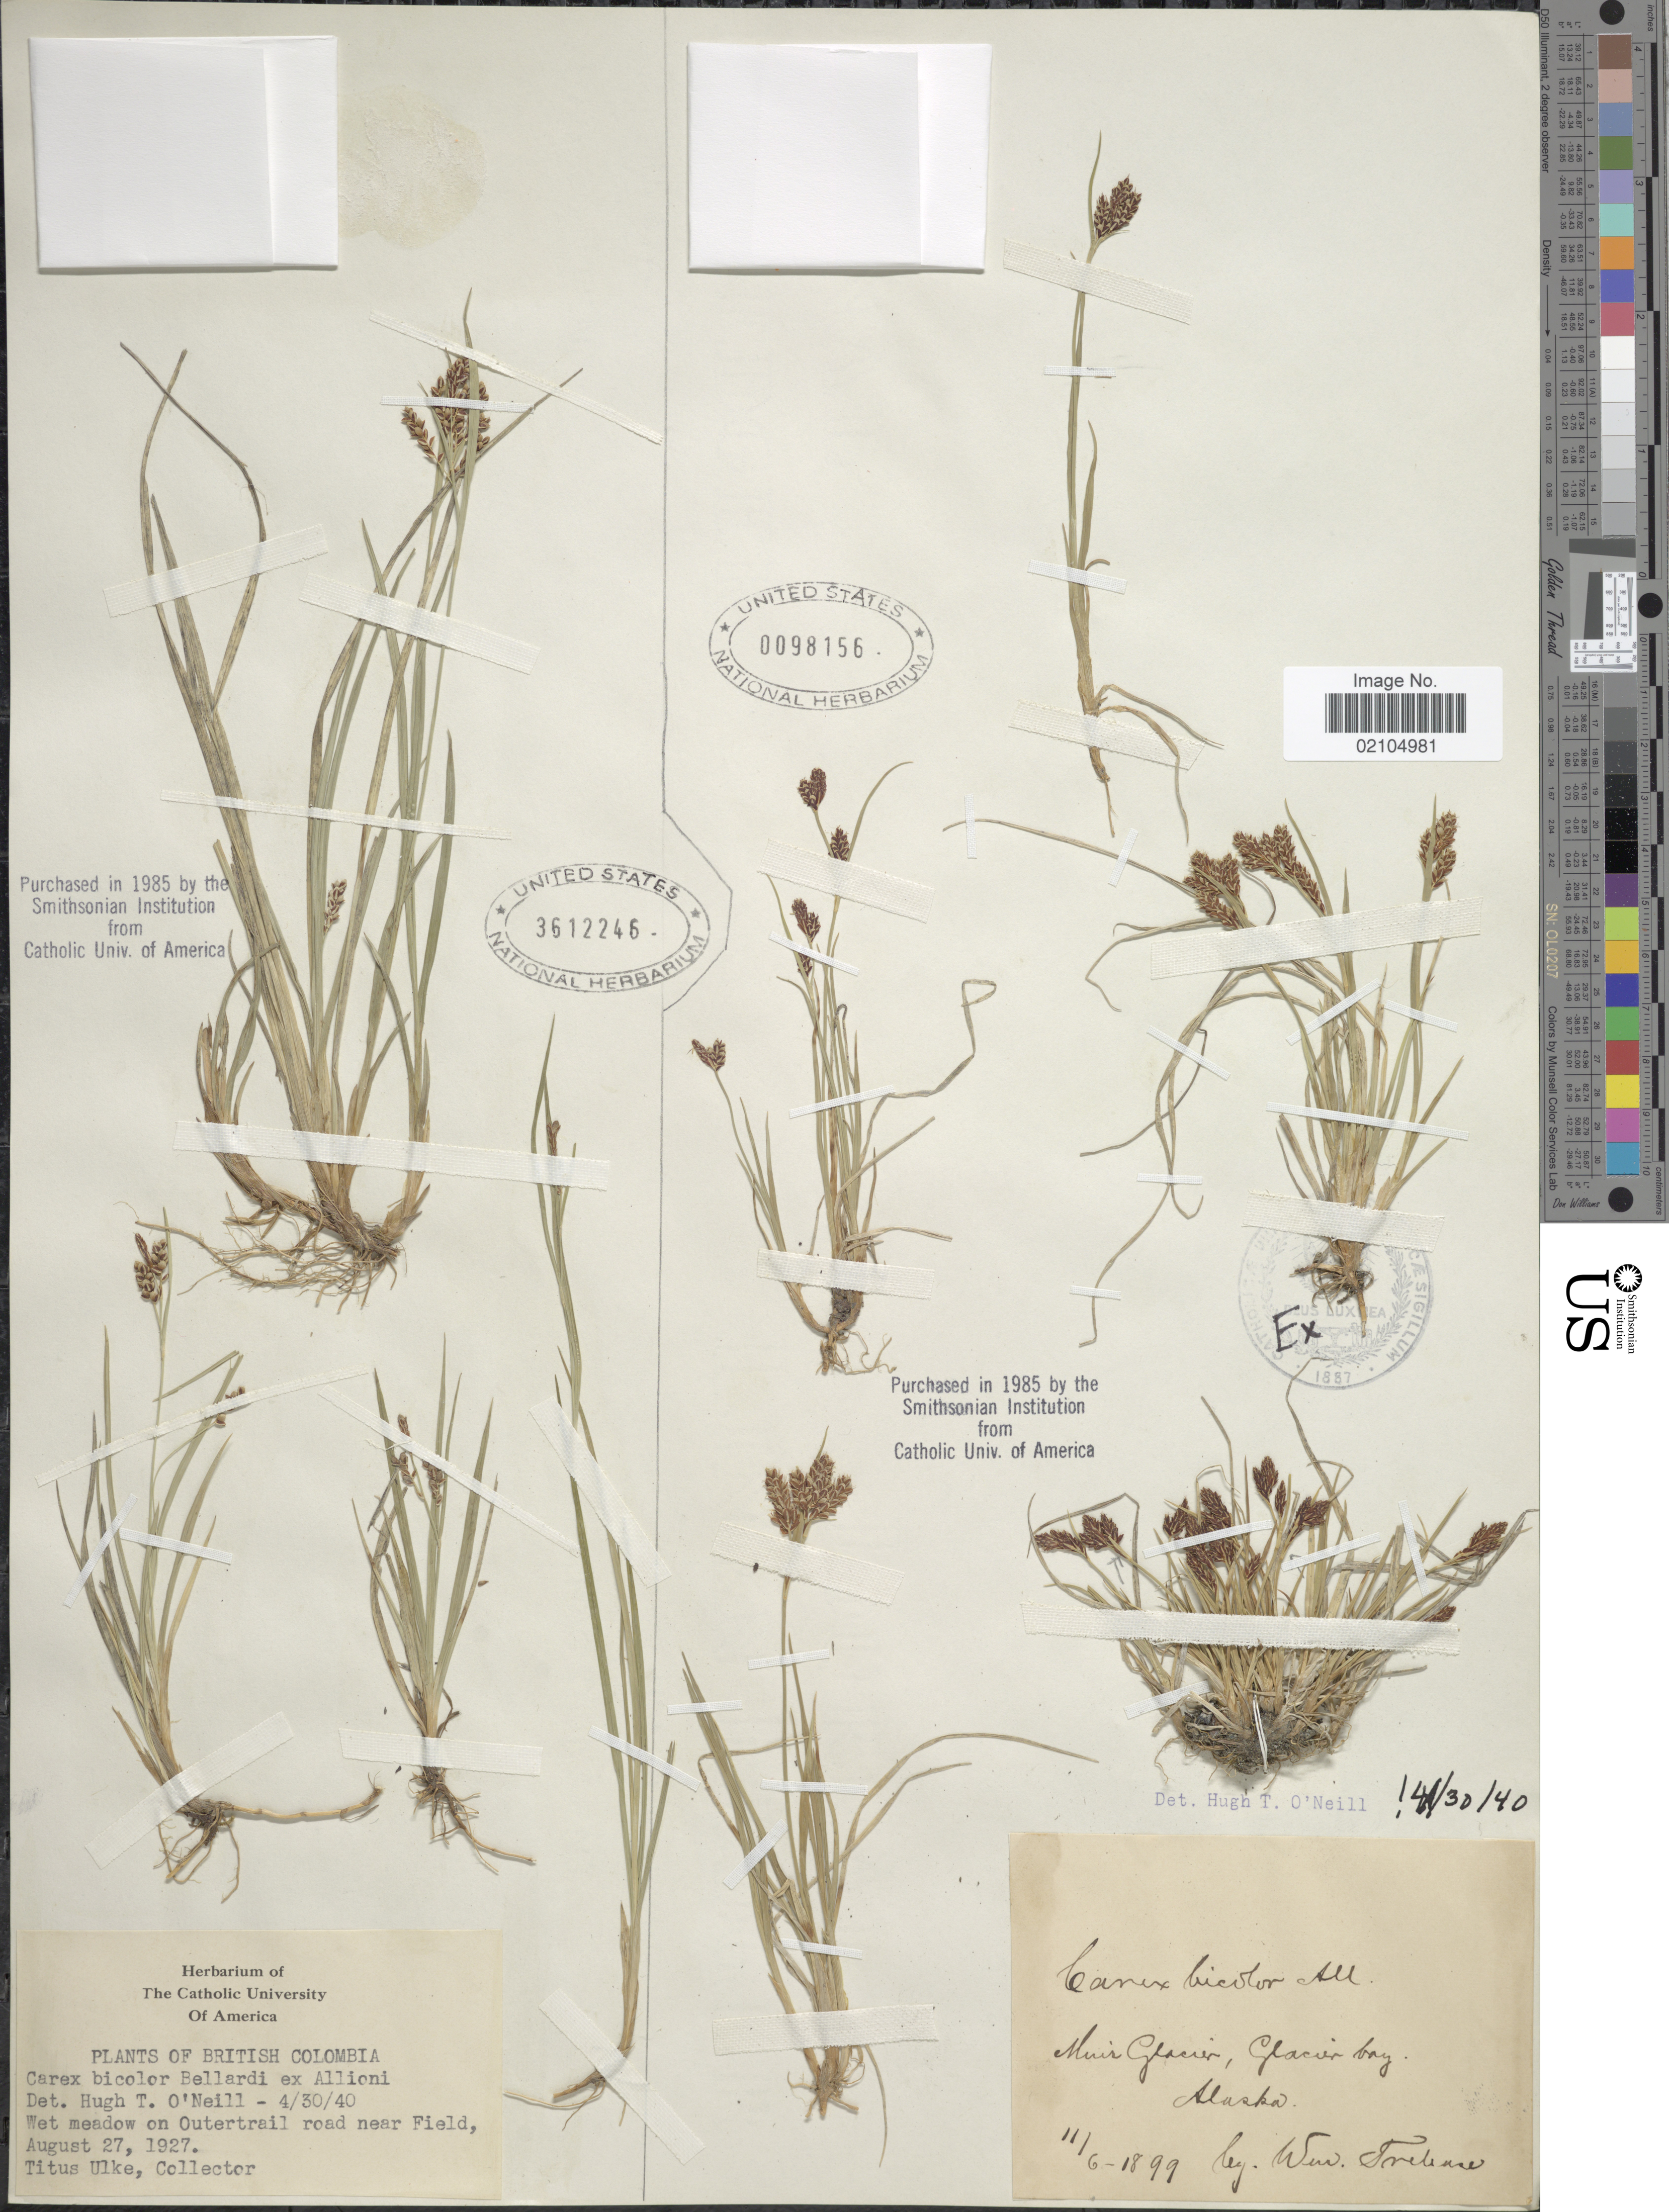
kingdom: Plantae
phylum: Tracheophyta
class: Liliopsida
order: Poales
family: Cyperaceae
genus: Carex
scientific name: Carex bicolor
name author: Bellardi ex All.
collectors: W. Trelease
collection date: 1899-11-06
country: United States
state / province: Alaska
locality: Muir Glacier, Glacier bay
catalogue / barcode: US 98156-2